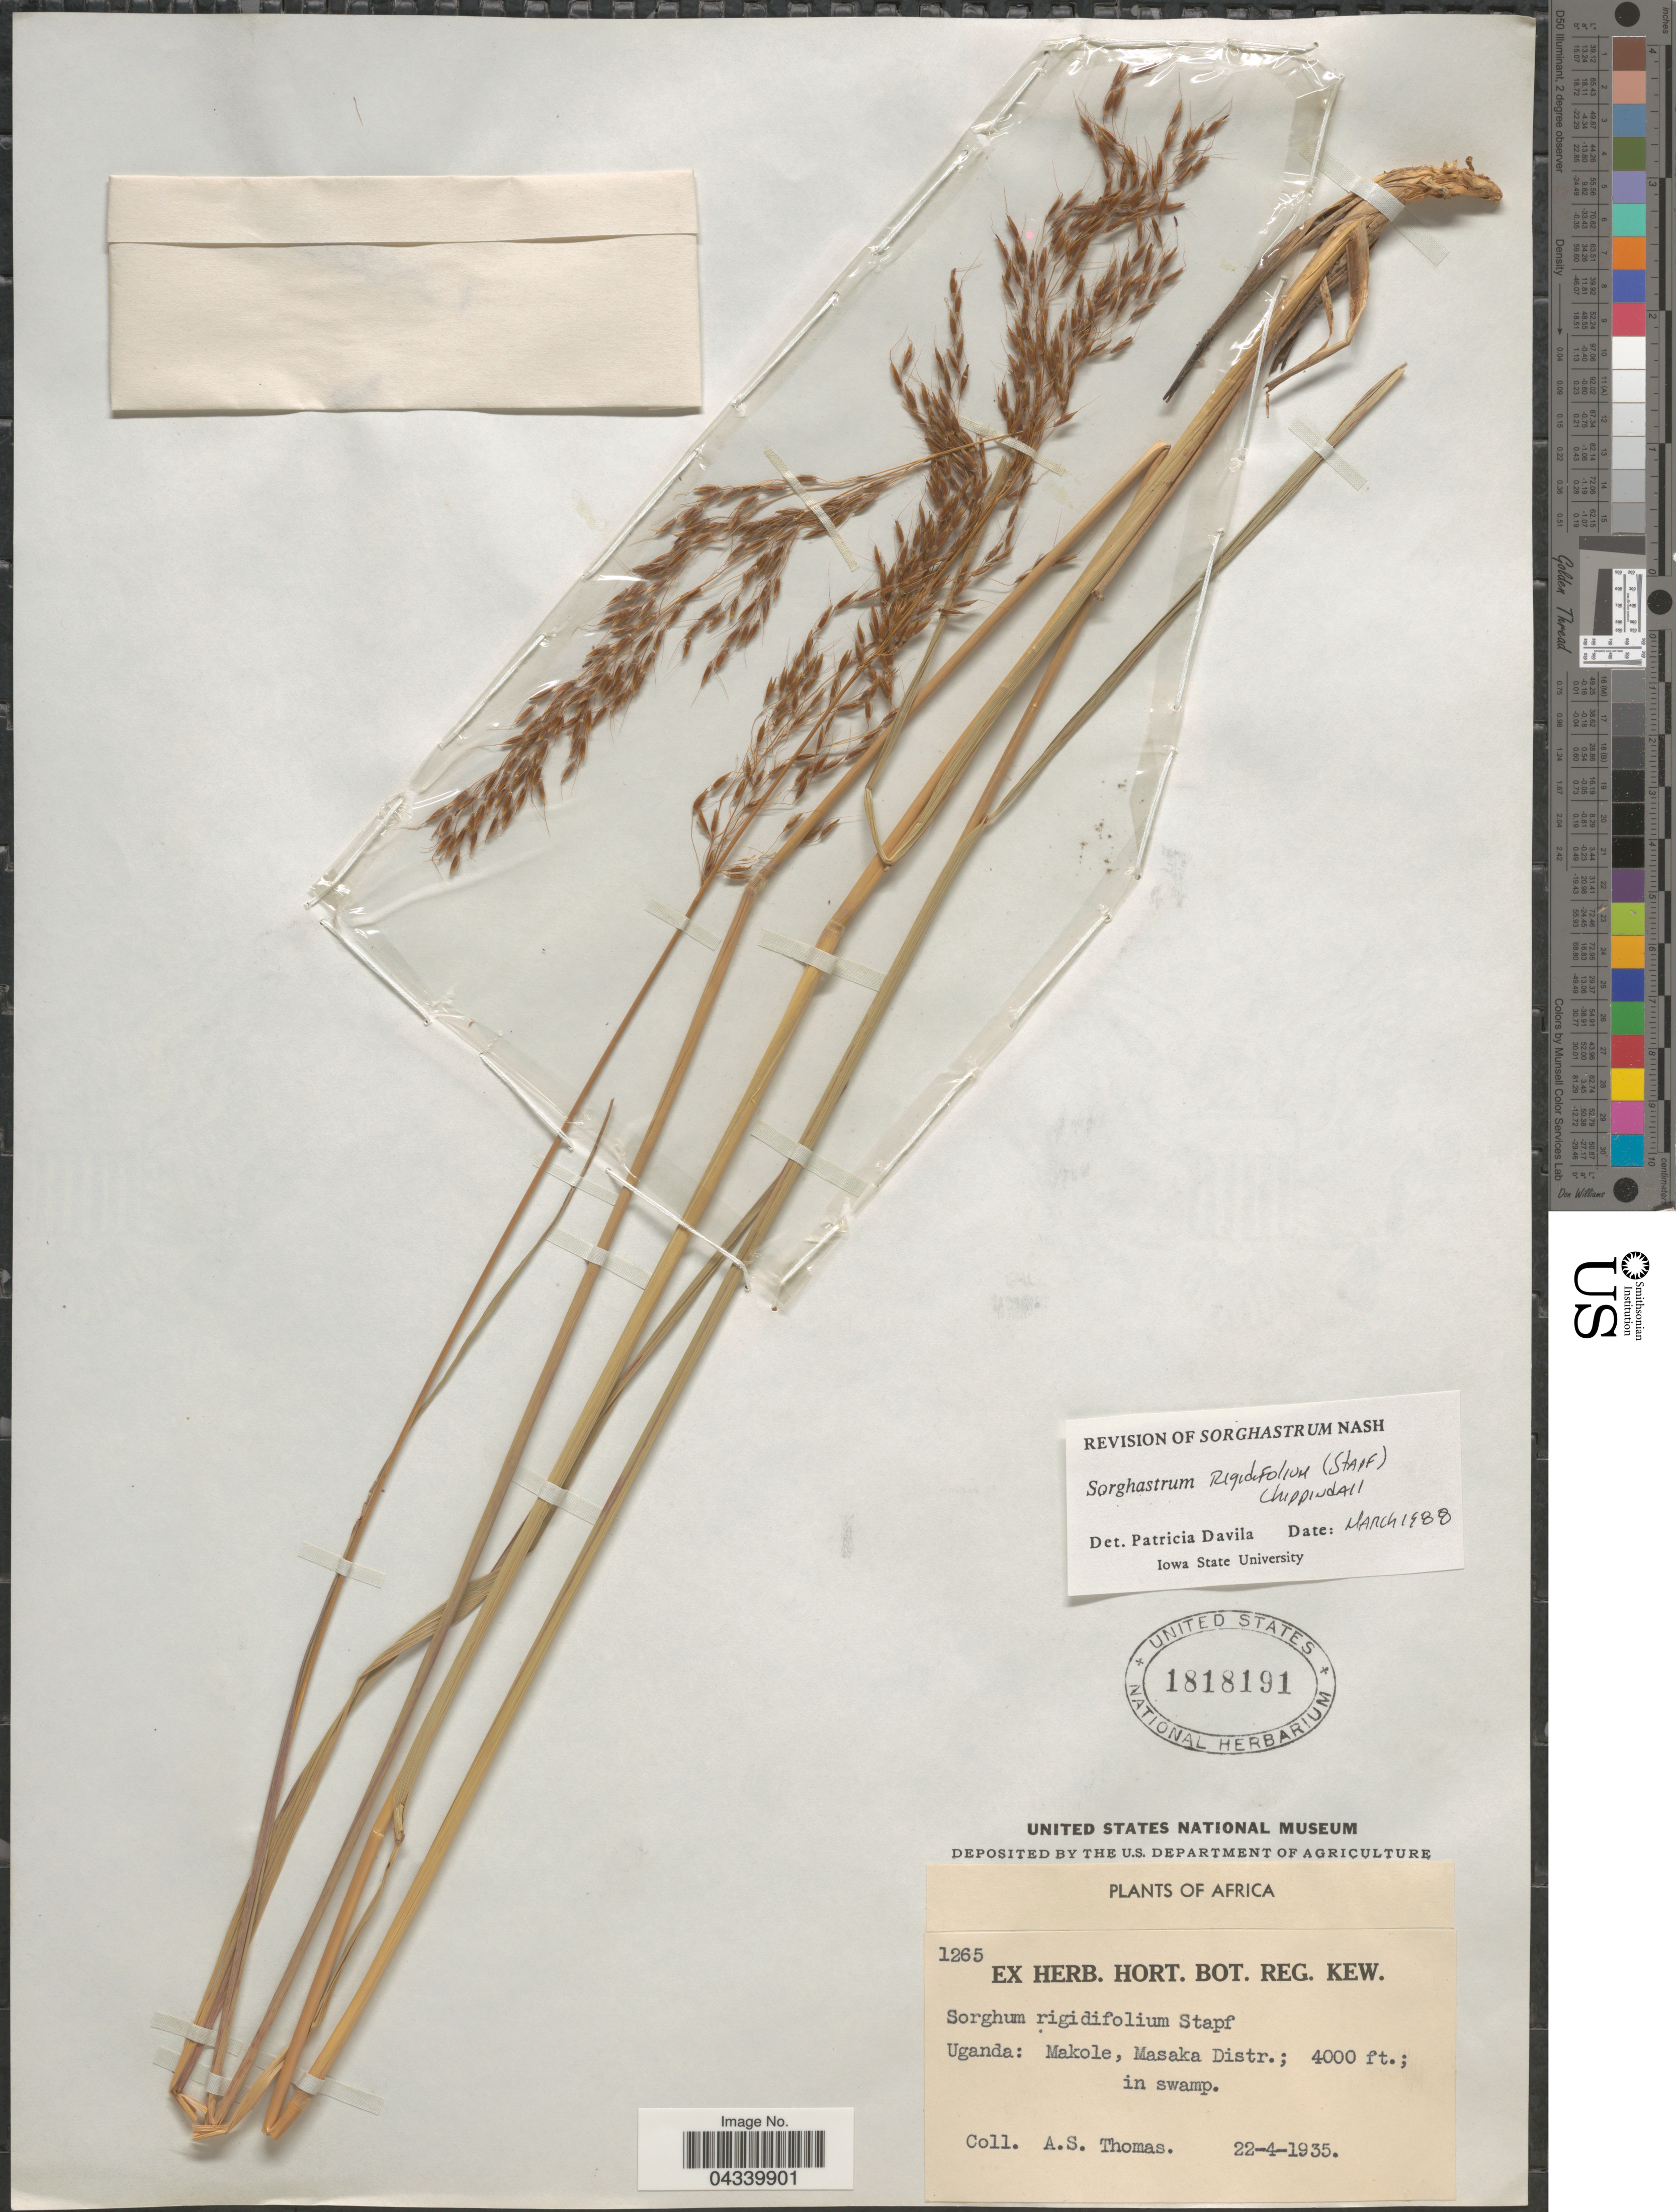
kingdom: Plantae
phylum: Tracheophyta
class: Liliopsida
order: Poales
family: Poaceae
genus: Sorghastrum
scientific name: Sorghastrum stipoides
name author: (Kunth) Nash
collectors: A. Thomas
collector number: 1265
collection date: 1935-04-22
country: Uganda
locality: Makole, Masaka Distr.; in swamp.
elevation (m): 1219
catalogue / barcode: US 1818191